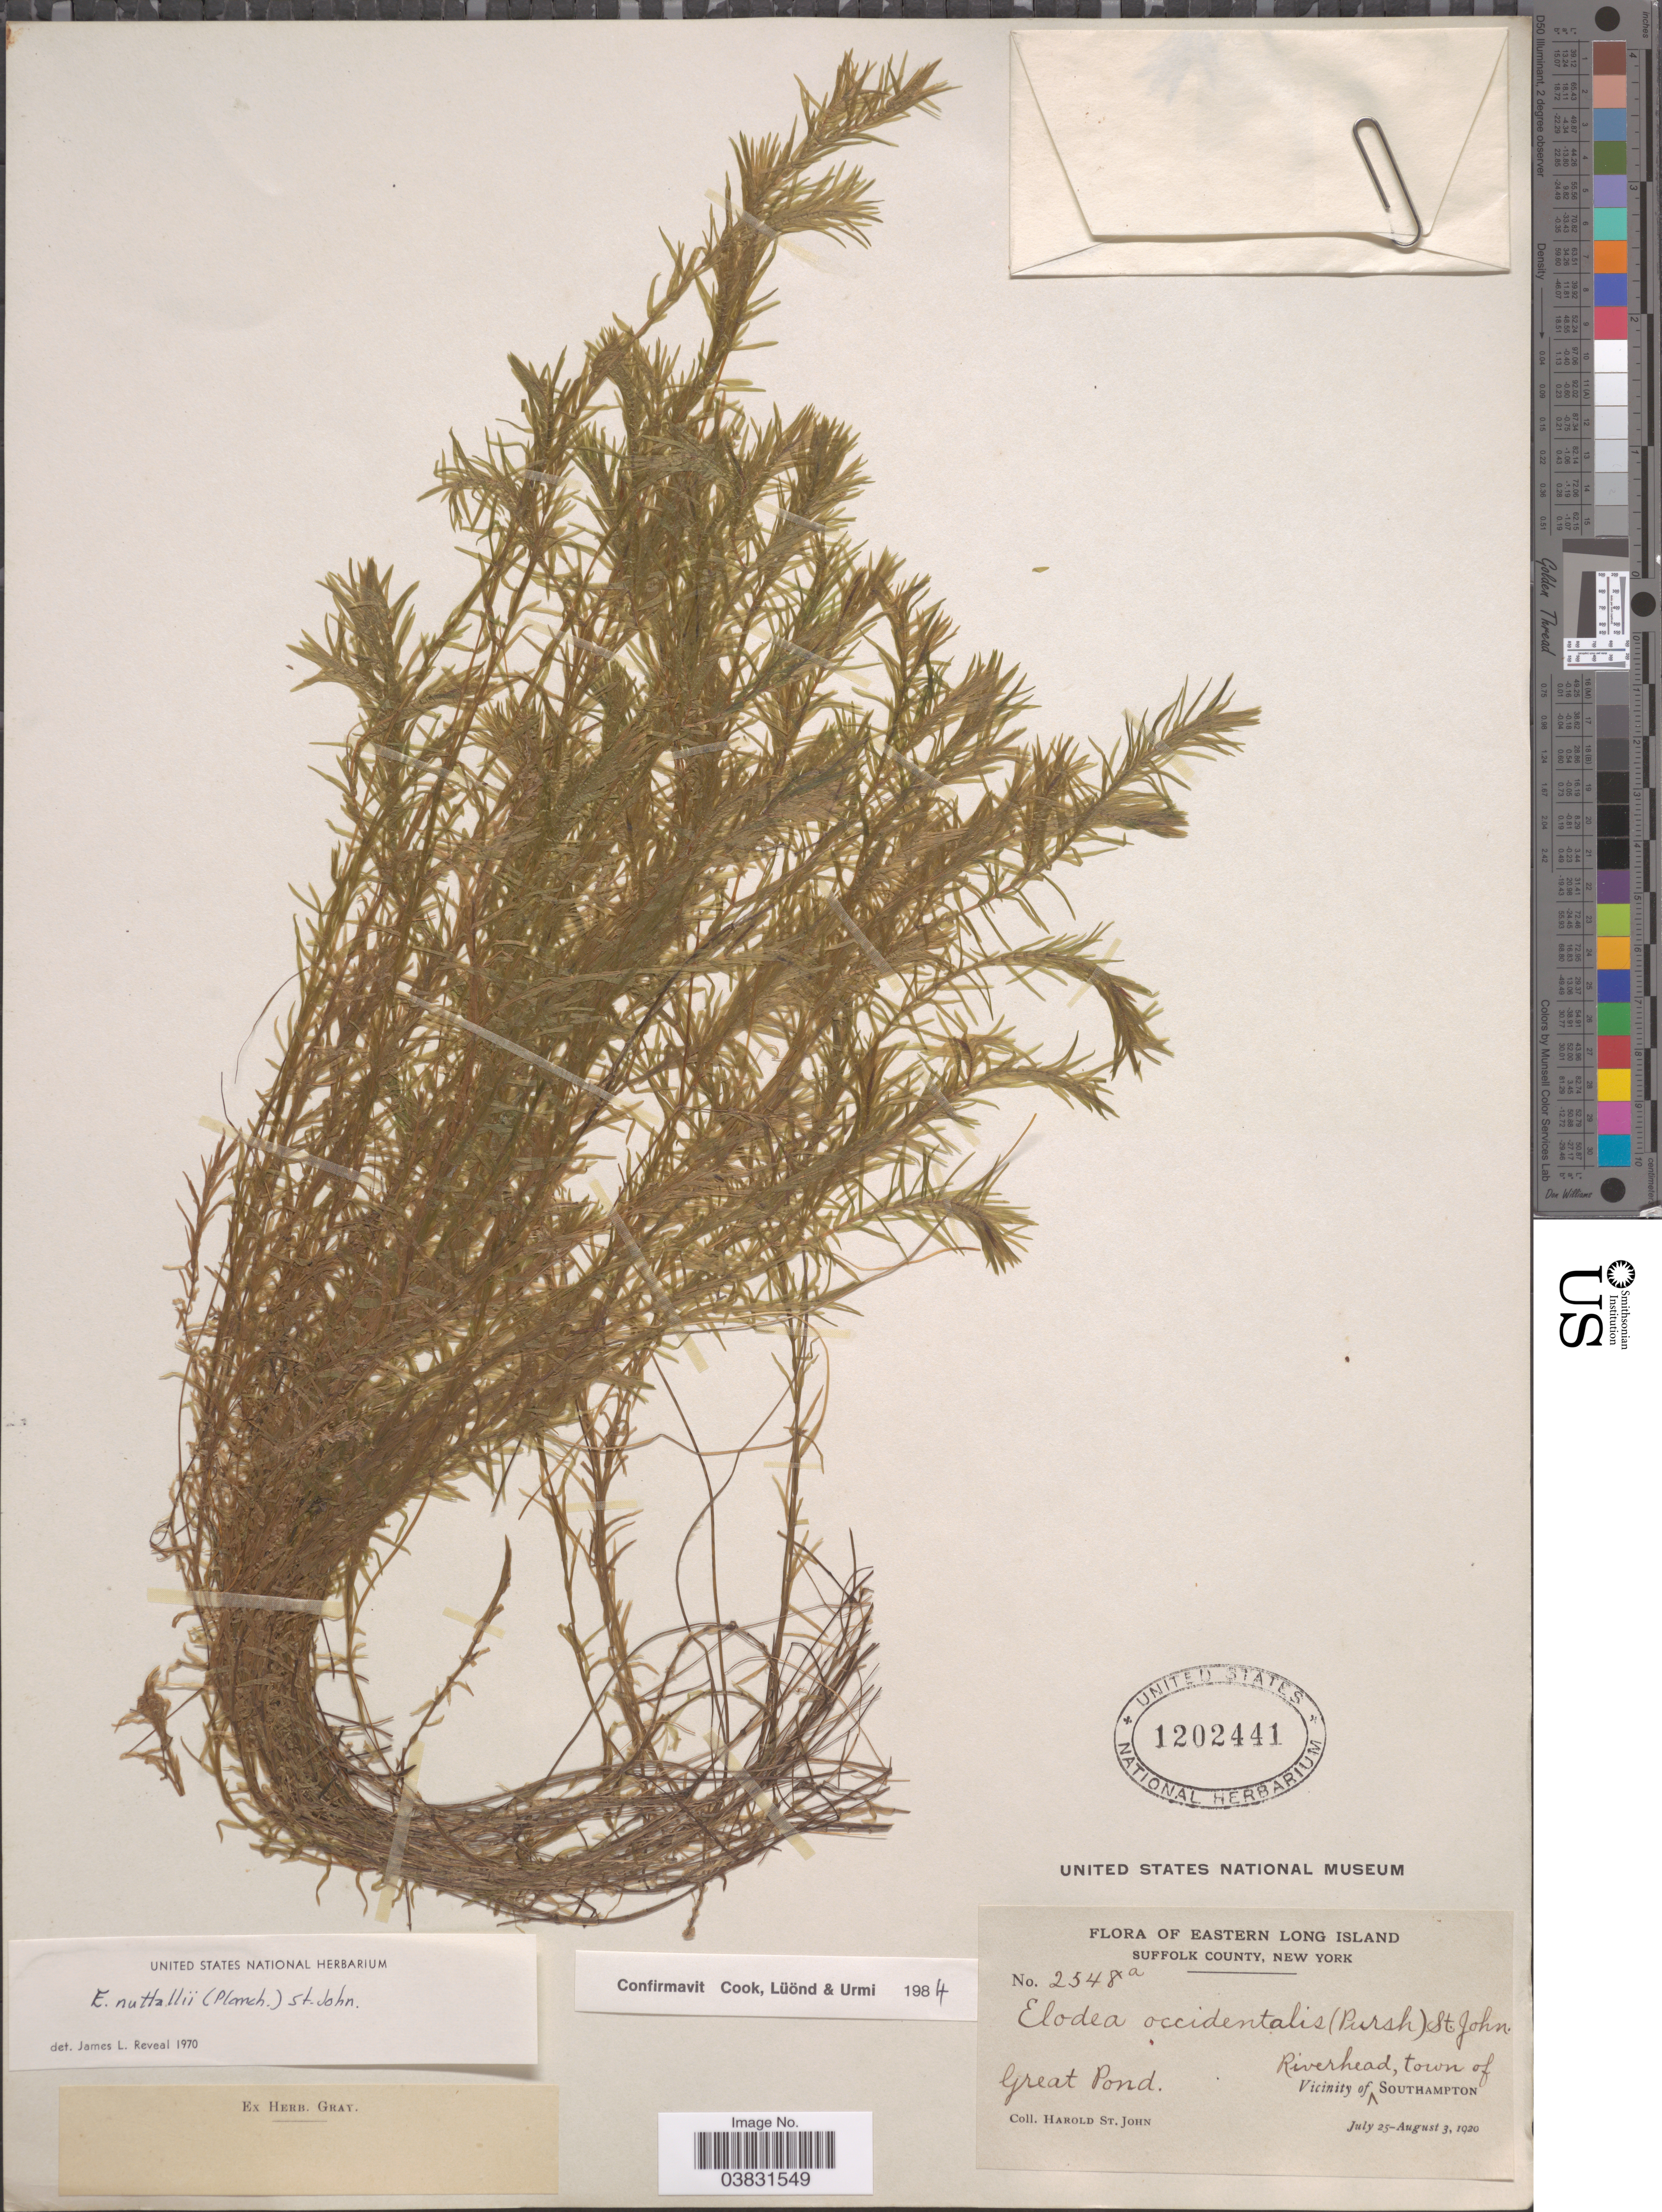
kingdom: Plantae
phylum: Tracheophyta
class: Liliopsida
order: Alismatales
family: Hydrocharitaceae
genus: Elodea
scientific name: Elodea nuttallii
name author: (Planch.) H. St. John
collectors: H. St. John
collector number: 2548a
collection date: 1920-07-25/1920-08-03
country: United States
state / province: New York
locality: Eastern Long Island. Suffolk County. Riverhead, town of Vicinity of Southampton. Great Pond.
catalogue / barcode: US 1202441